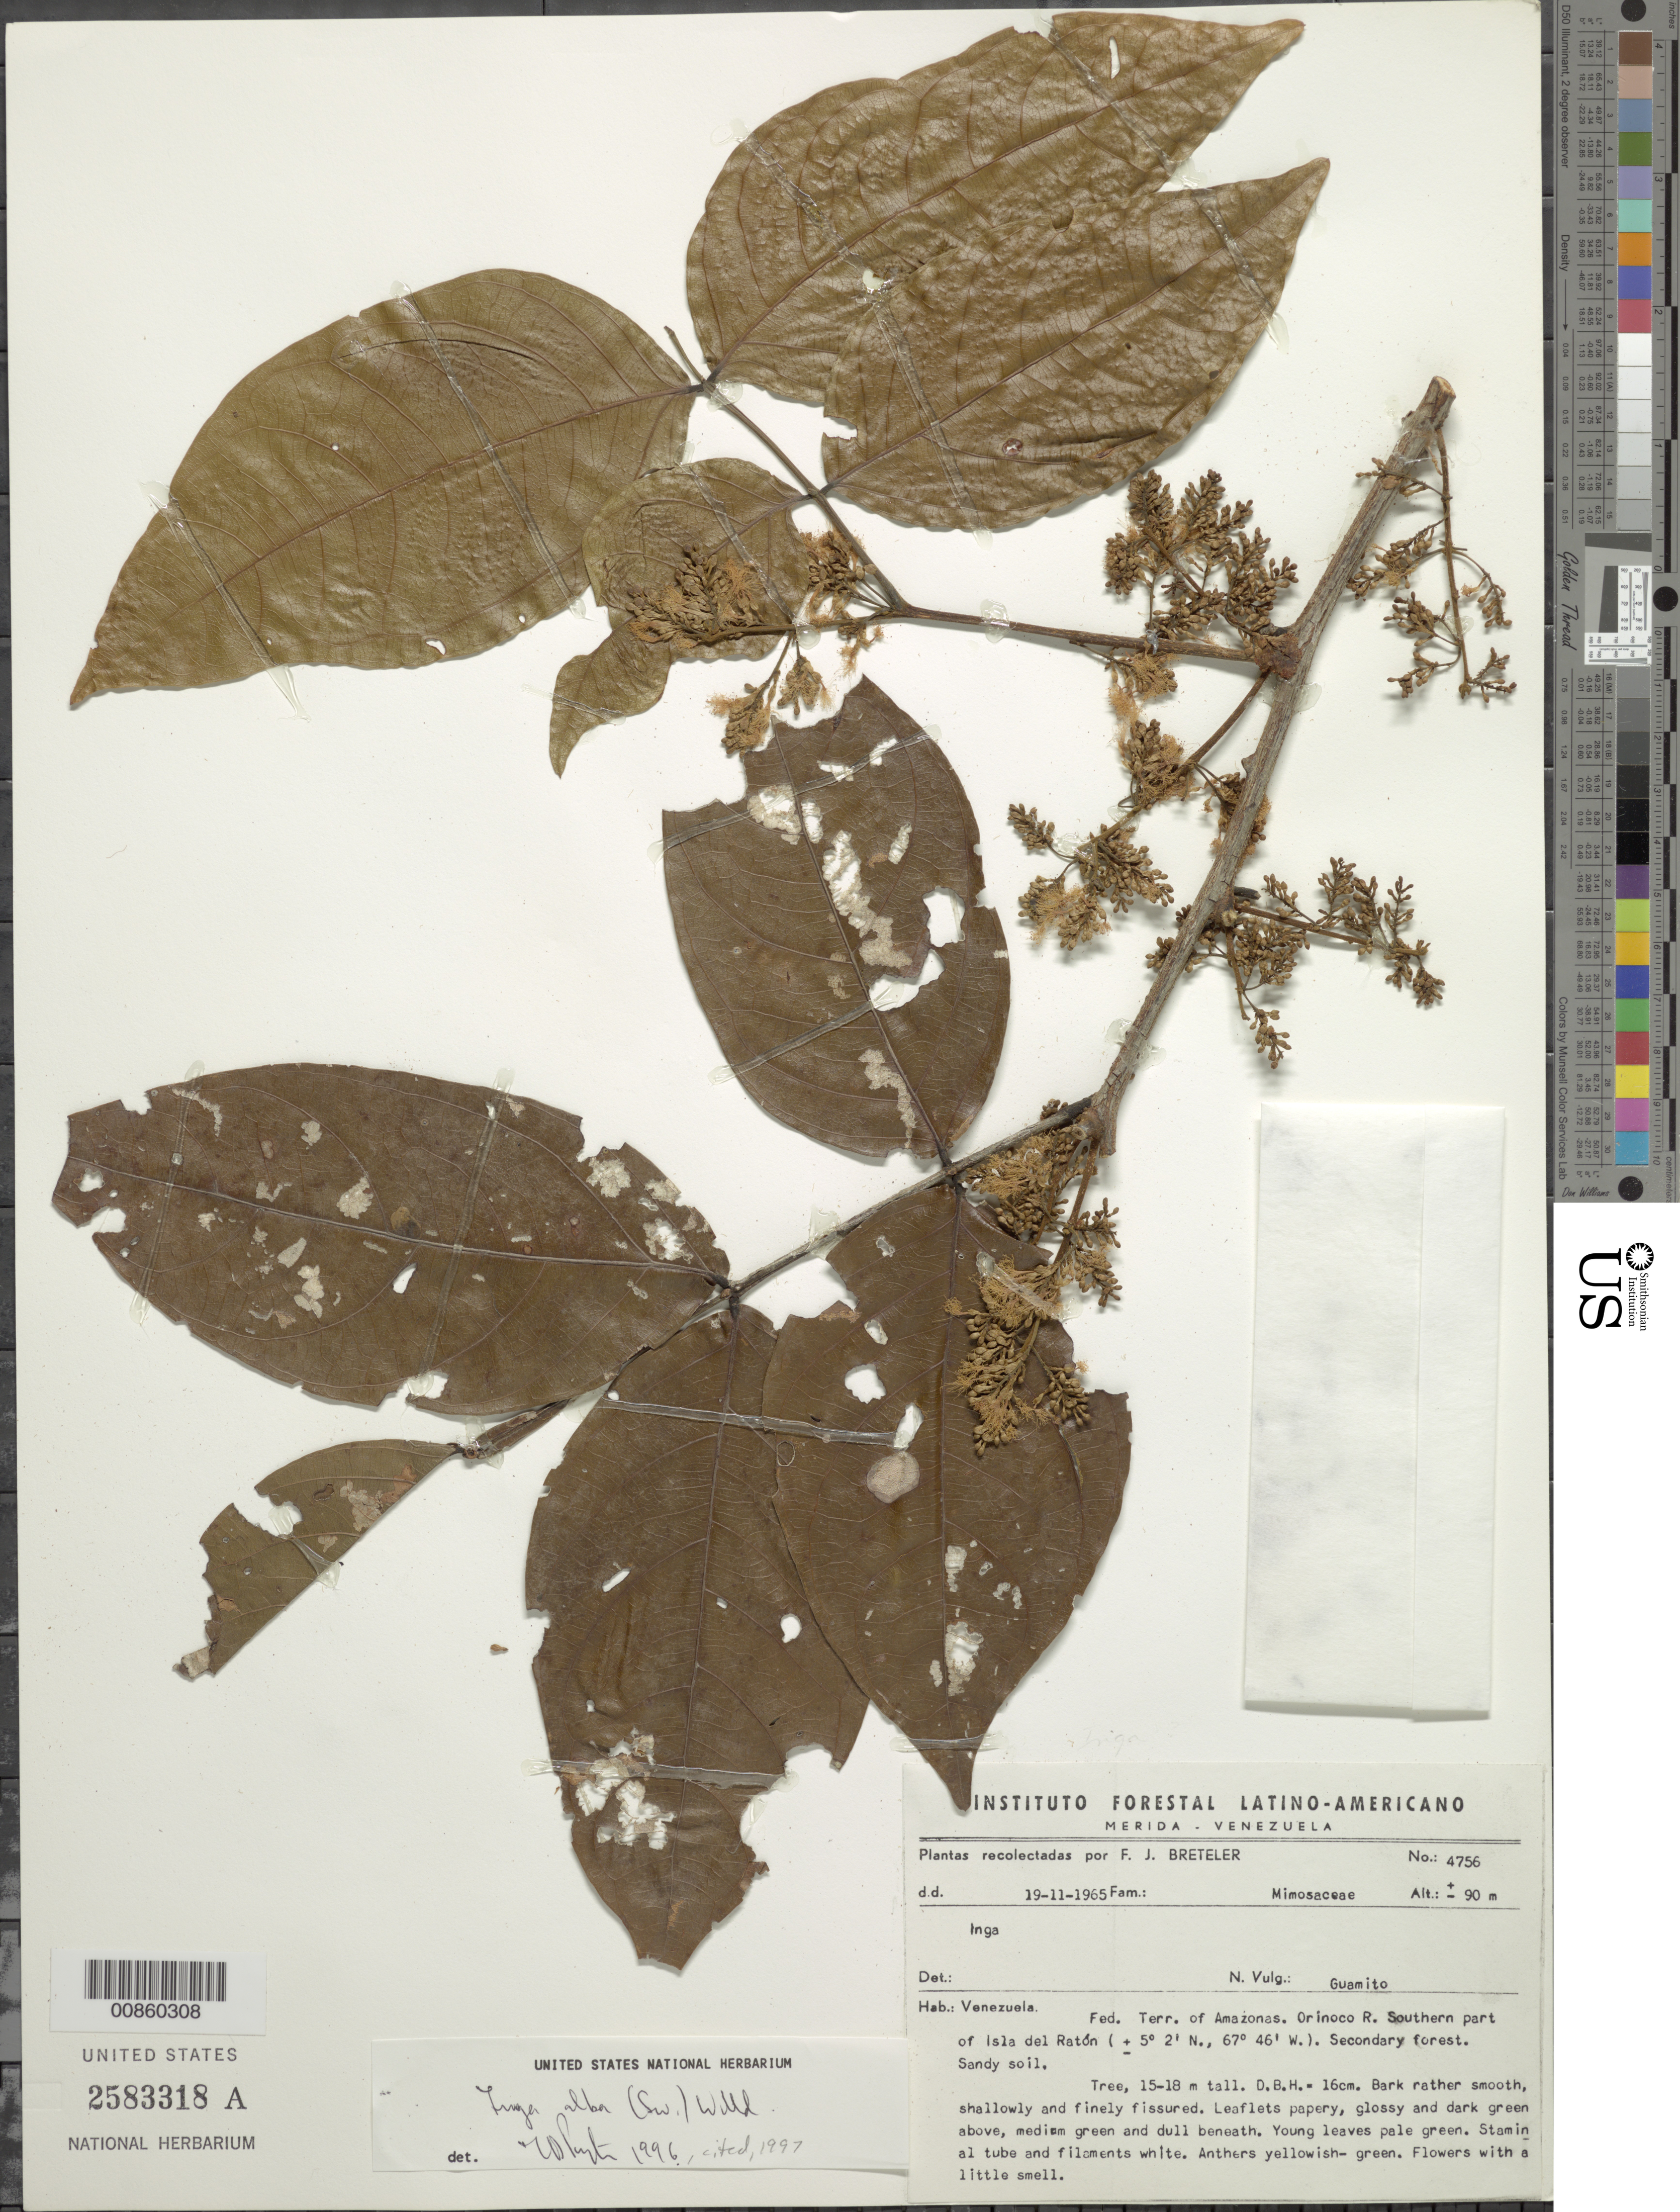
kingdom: Plantae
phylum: Tracheophyta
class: Magnoliopsida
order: Fabales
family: Fabaceae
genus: Inga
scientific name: Inga alba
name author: (Sw.) Willd.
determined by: Pennington, T. D., (K)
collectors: F. J. Breteler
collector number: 4756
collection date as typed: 19-Nov-65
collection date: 1965-11-19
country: Venezuela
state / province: Amazonas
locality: Orinoco R., southern part of Isla del Ratón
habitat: Secondary forest. Sandy soil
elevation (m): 90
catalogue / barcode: US 2583318A